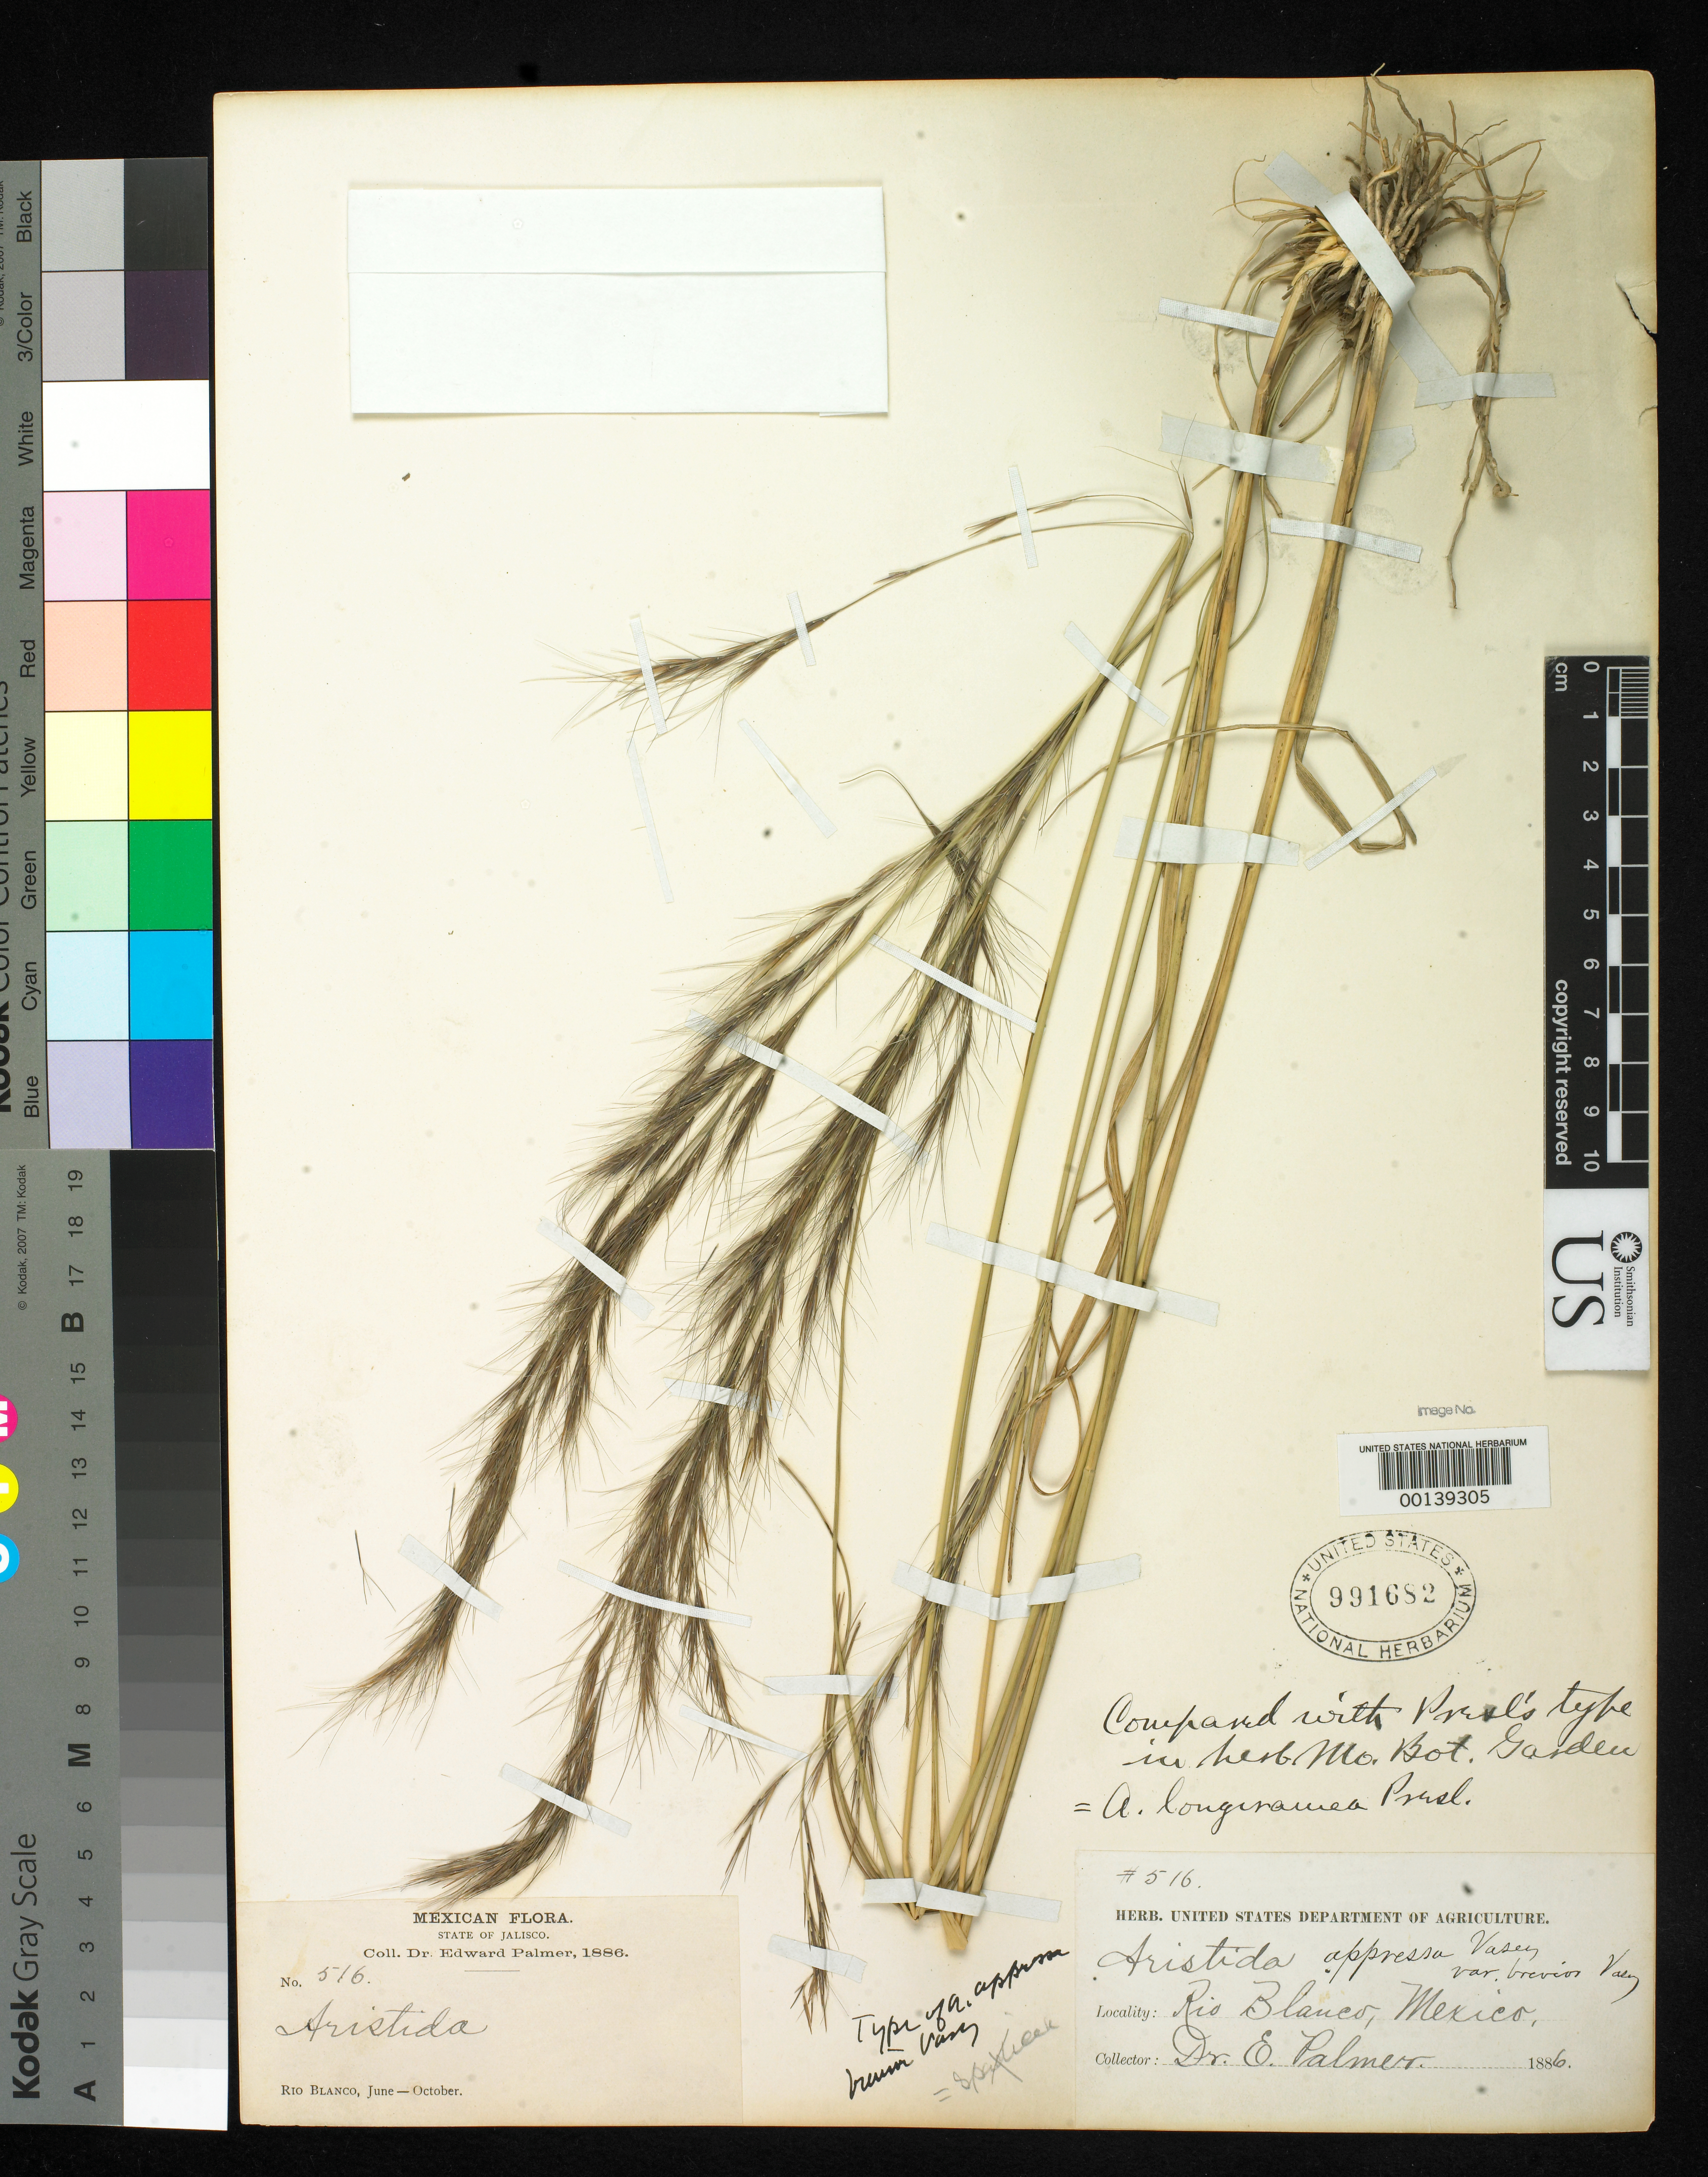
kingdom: Plantae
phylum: Tracheophyta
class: Liliopsida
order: Poales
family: Poaceae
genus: Aristida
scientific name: Aristida appressa var. brevior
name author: Vasey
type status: Holotype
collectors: E. Palmer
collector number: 516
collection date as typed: Jun 1886 to -- Oct 1886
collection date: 1886-06/1886-10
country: Mexico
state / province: Jalisco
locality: Rio Blanco near Guadalajara.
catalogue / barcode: US 991682